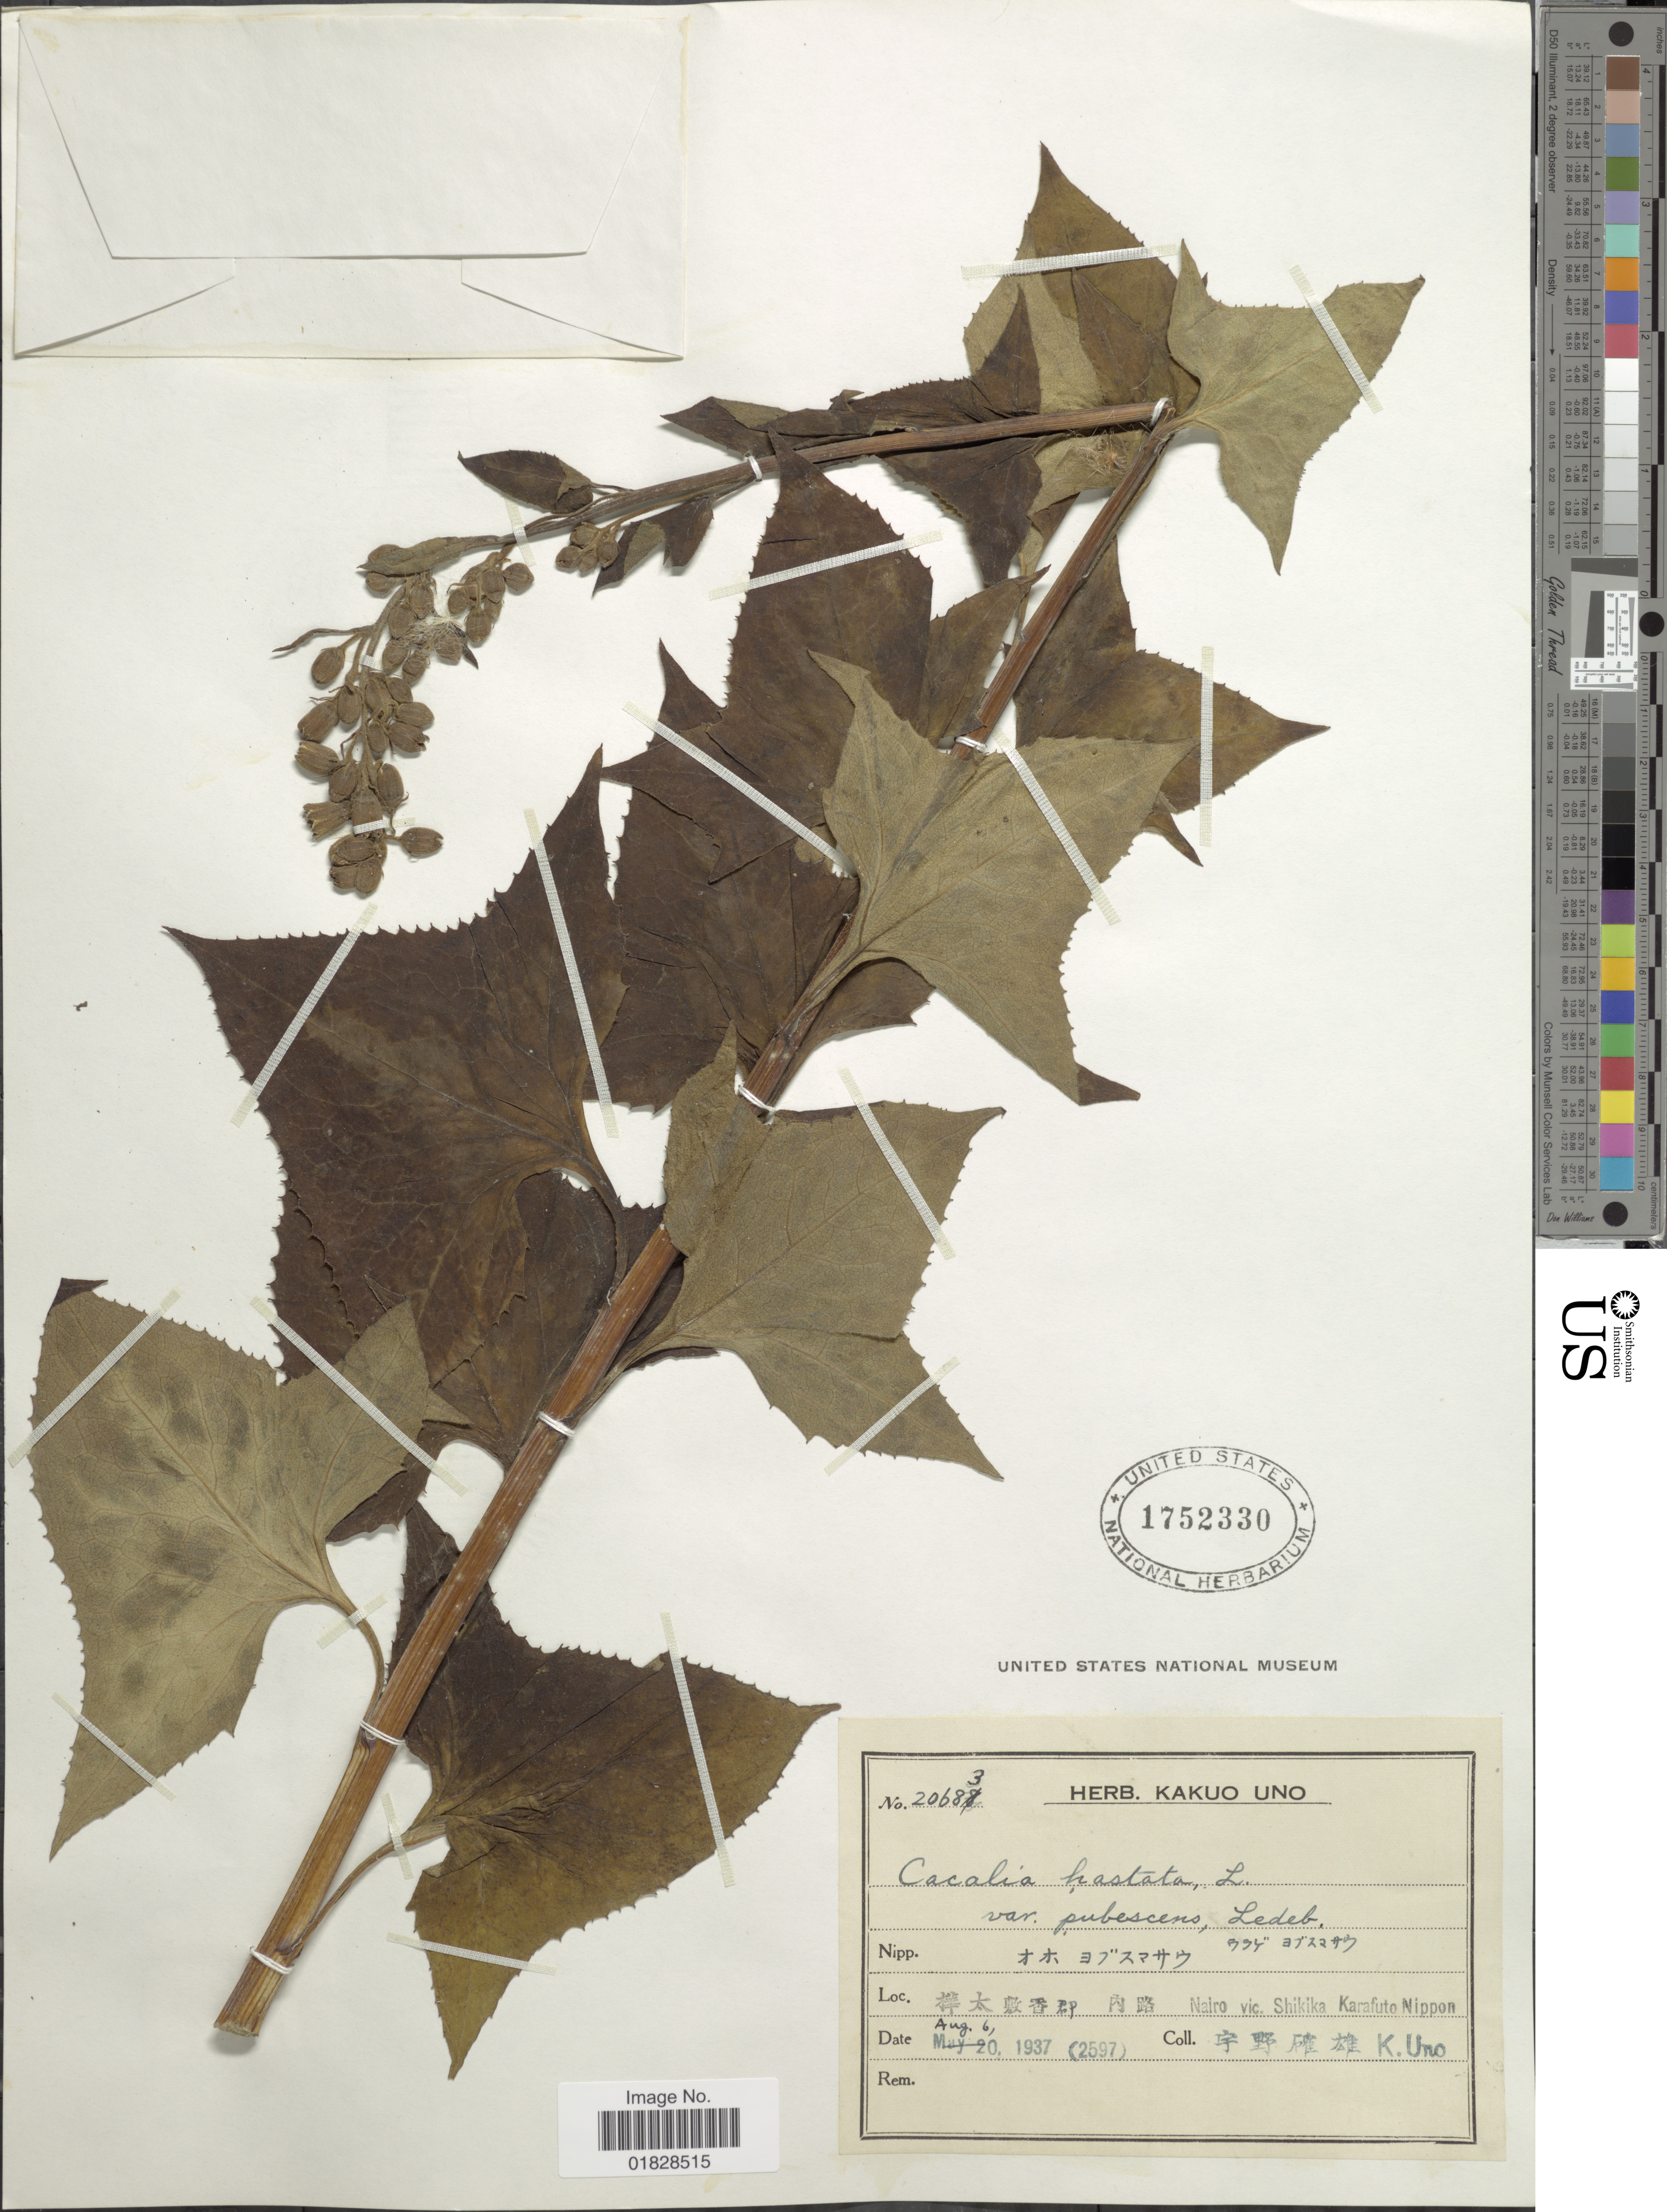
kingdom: Plantae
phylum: Tracheophyta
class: Magnoliopsida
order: Asterales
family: Asteraceae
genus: Parasenecio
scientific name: Parasenecio hastatus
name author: (L.) H. Koyama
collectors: K. Uno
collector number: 2597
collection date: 1937-08-06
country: Japan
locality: X Nairo vic. Shikika Karafuto Nippon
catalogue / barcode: US 1752330